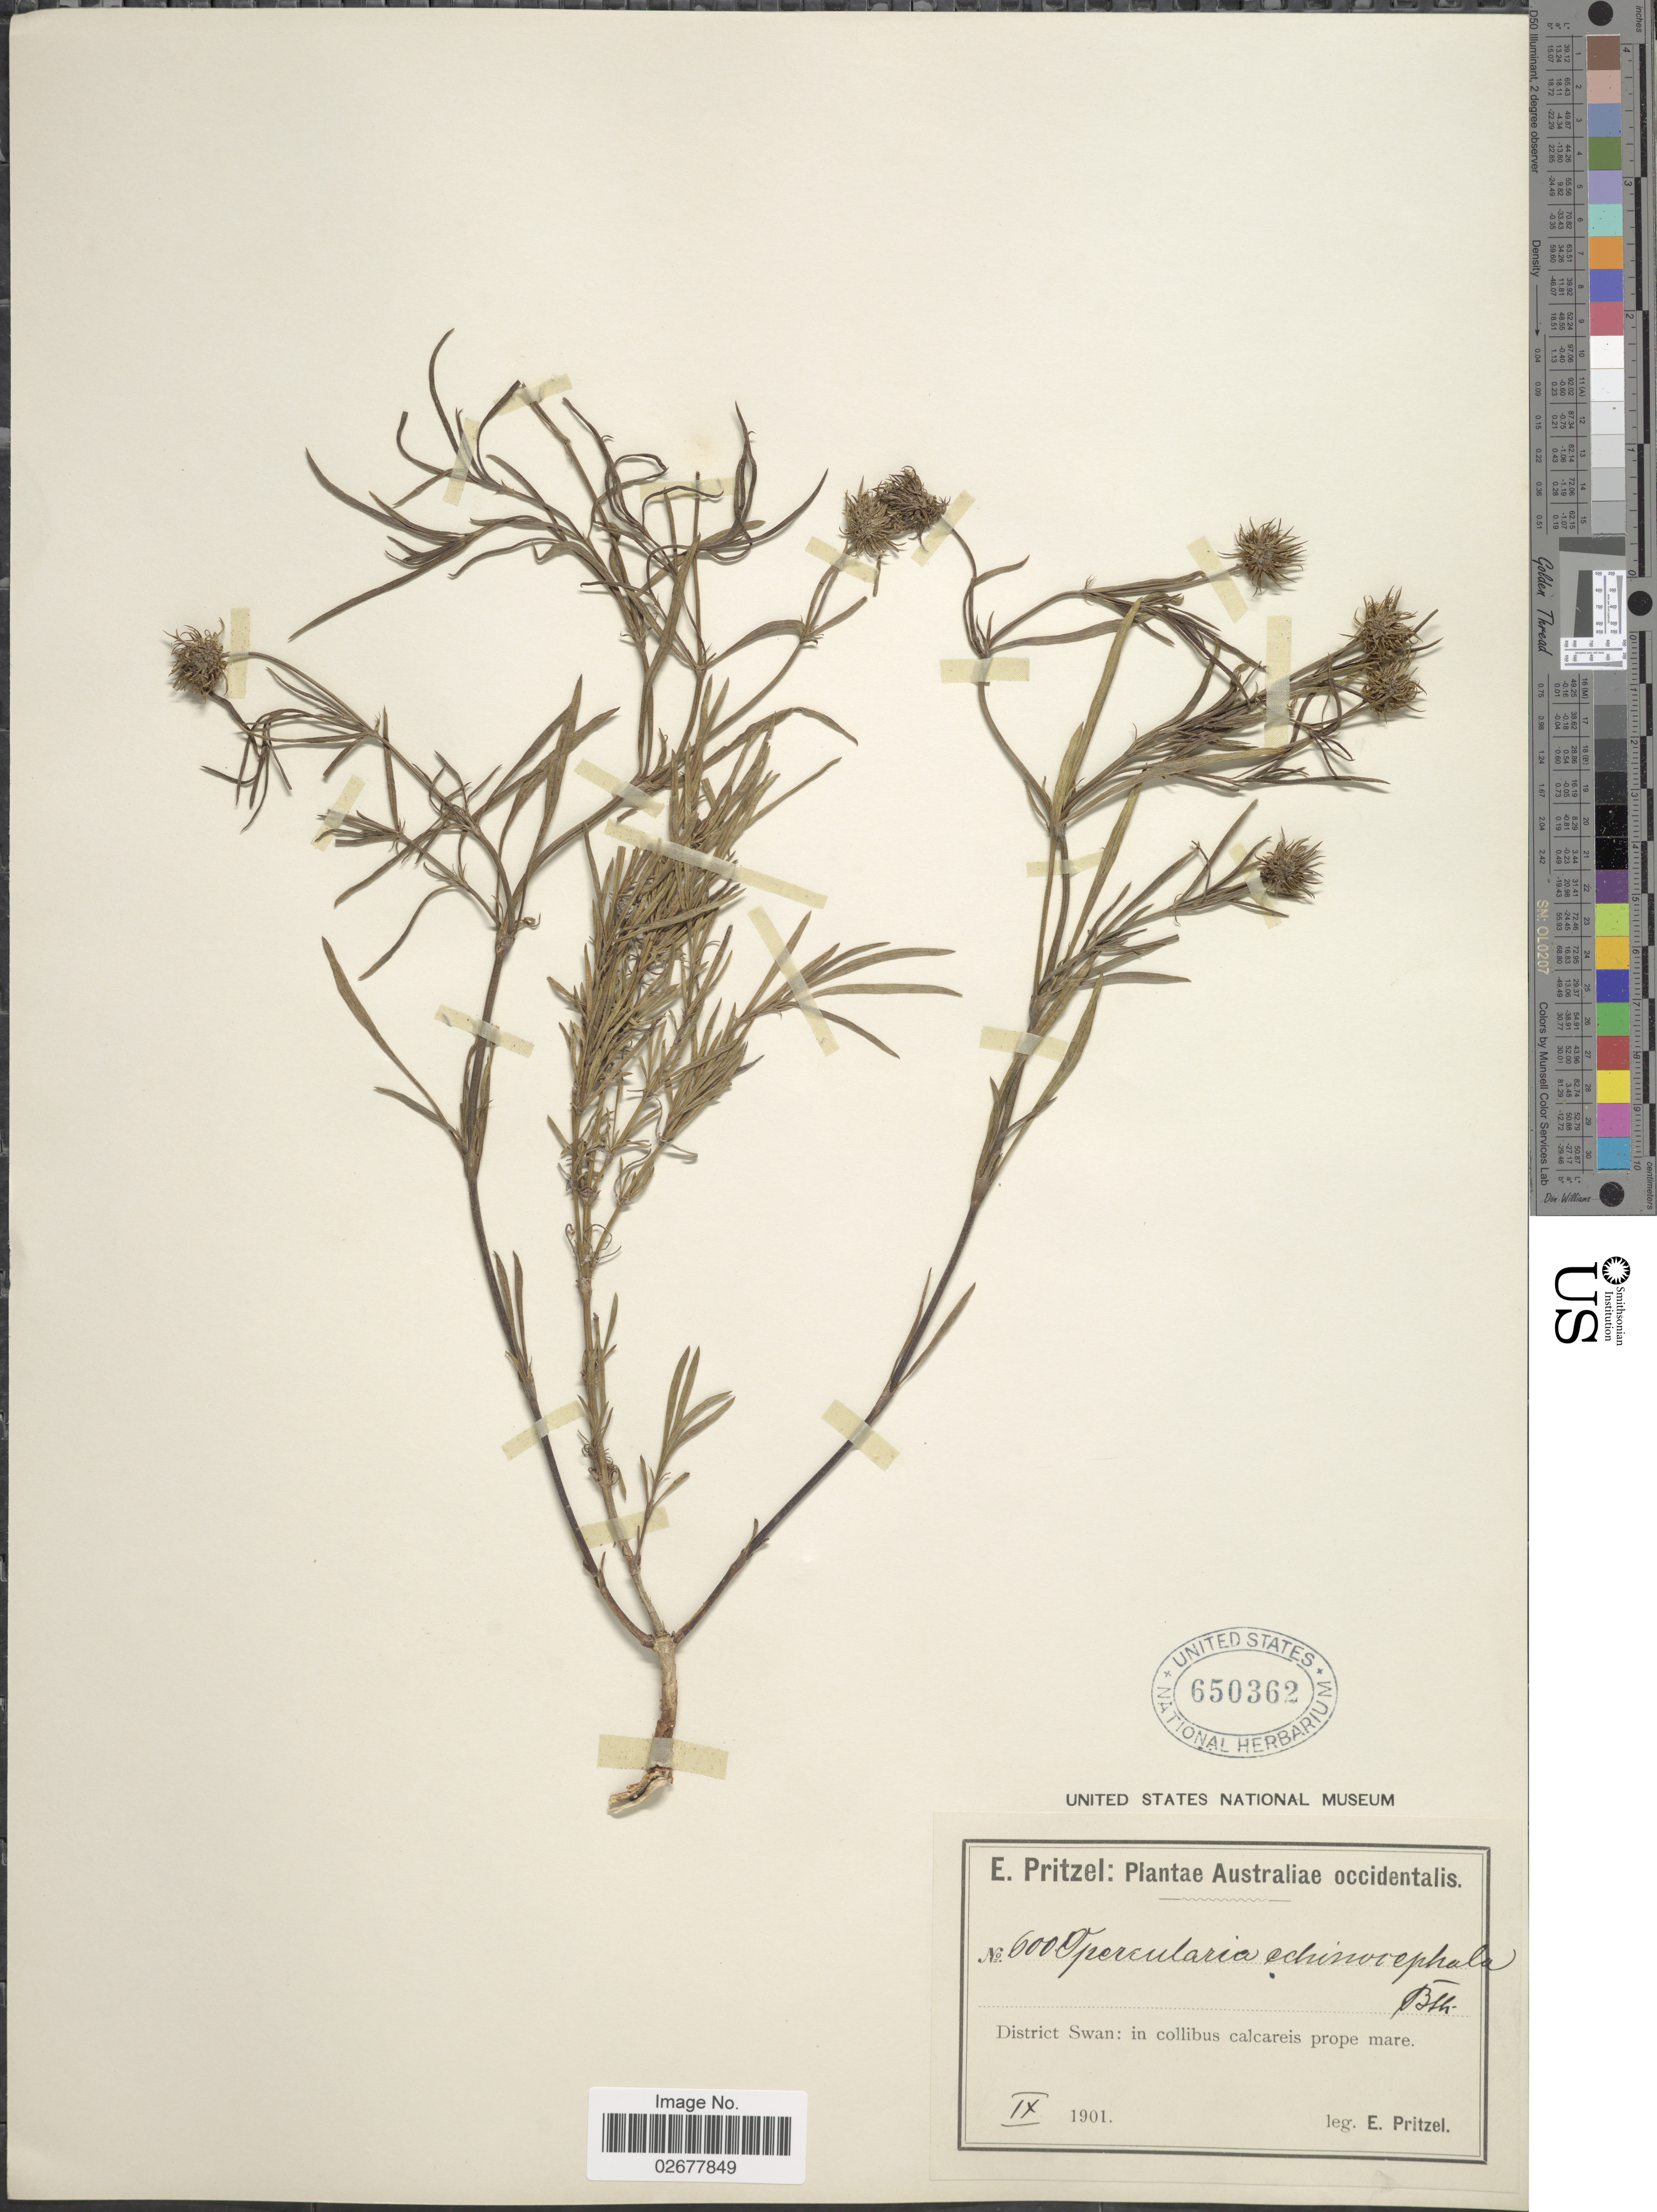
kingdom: Plantae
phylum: Tracheophyta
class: Magnoliopsida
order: Gentianales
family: Rubiaceae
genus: Opercularia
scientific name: Opercularia echinocephala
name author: Benth.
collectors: E. G. Pritzel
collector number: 600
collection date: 1901-09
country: Australia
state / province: Western Australia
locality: Australiae occidentalis, District Swan: in collibus calcareis prope mare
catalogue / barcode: US 650362